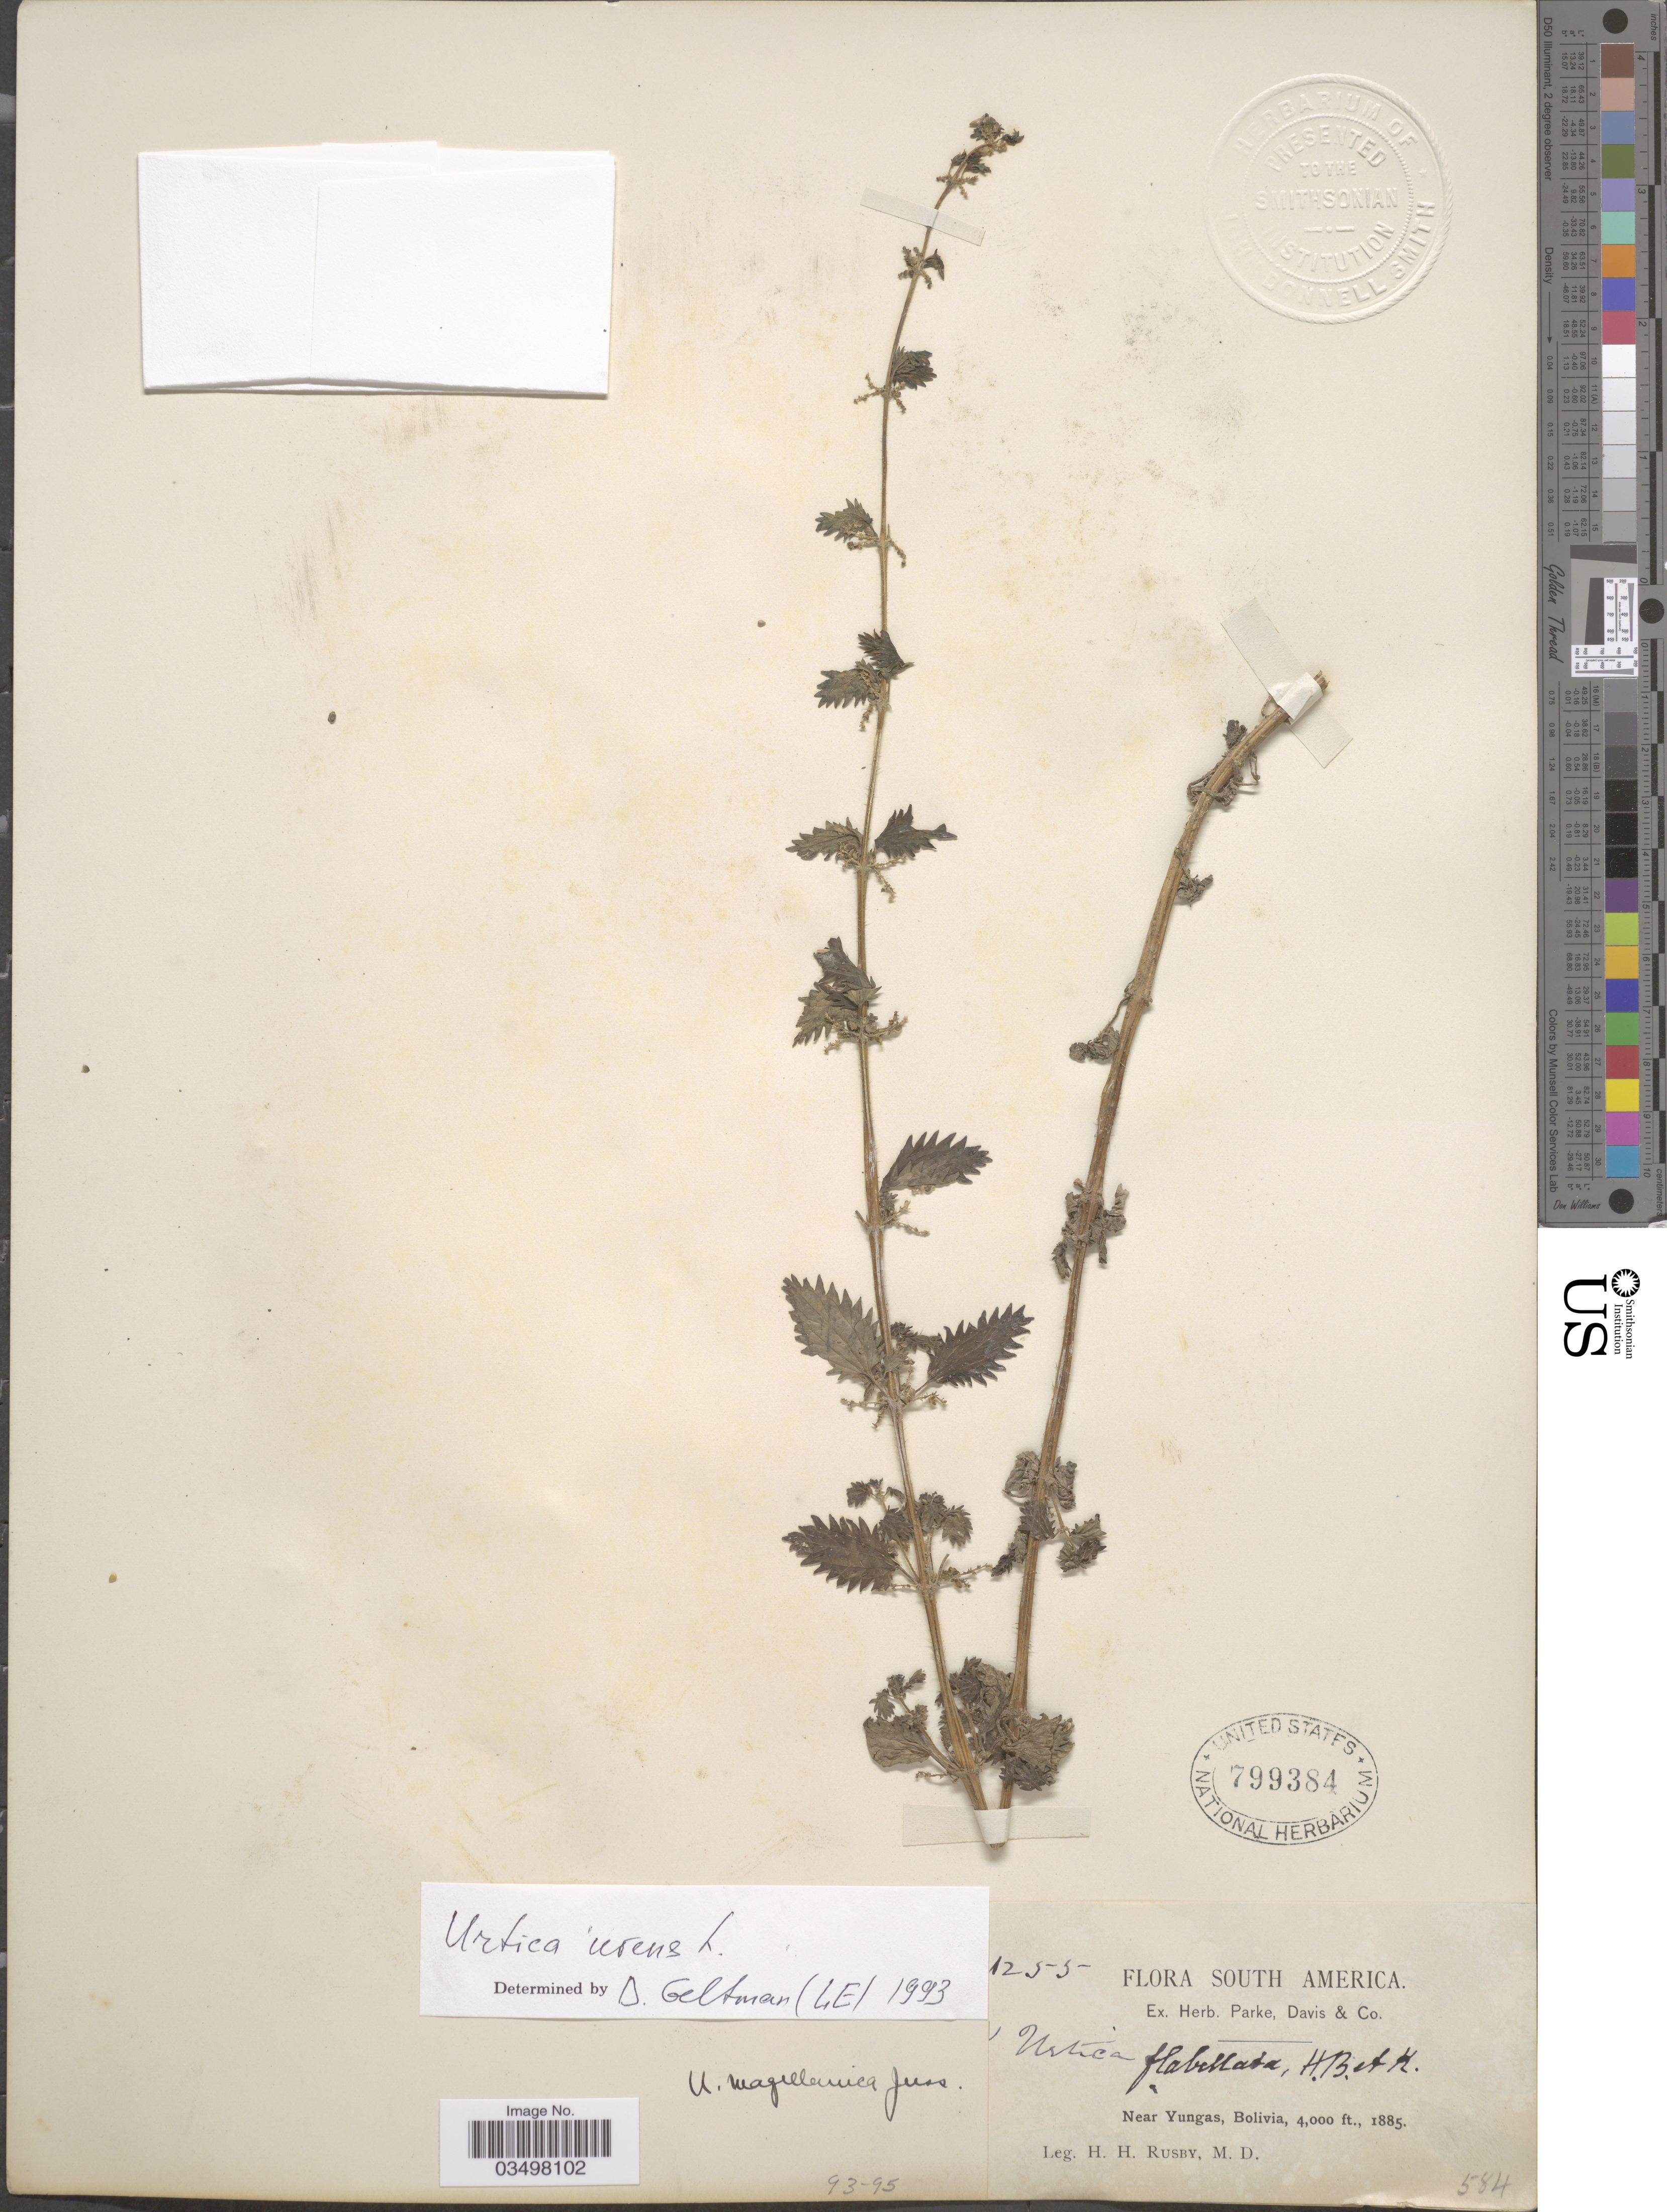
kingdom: Plantae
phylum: Tracheophyta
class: Magnoliopsida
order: Rosales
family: Urticaceae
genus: Urtica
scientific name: Urtica urens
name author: L.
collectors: H. H. Rusby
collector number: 1255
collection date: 1885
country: Bolivia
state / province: La Paz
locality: Near Yungas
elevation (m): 1219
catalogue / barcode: US 799384